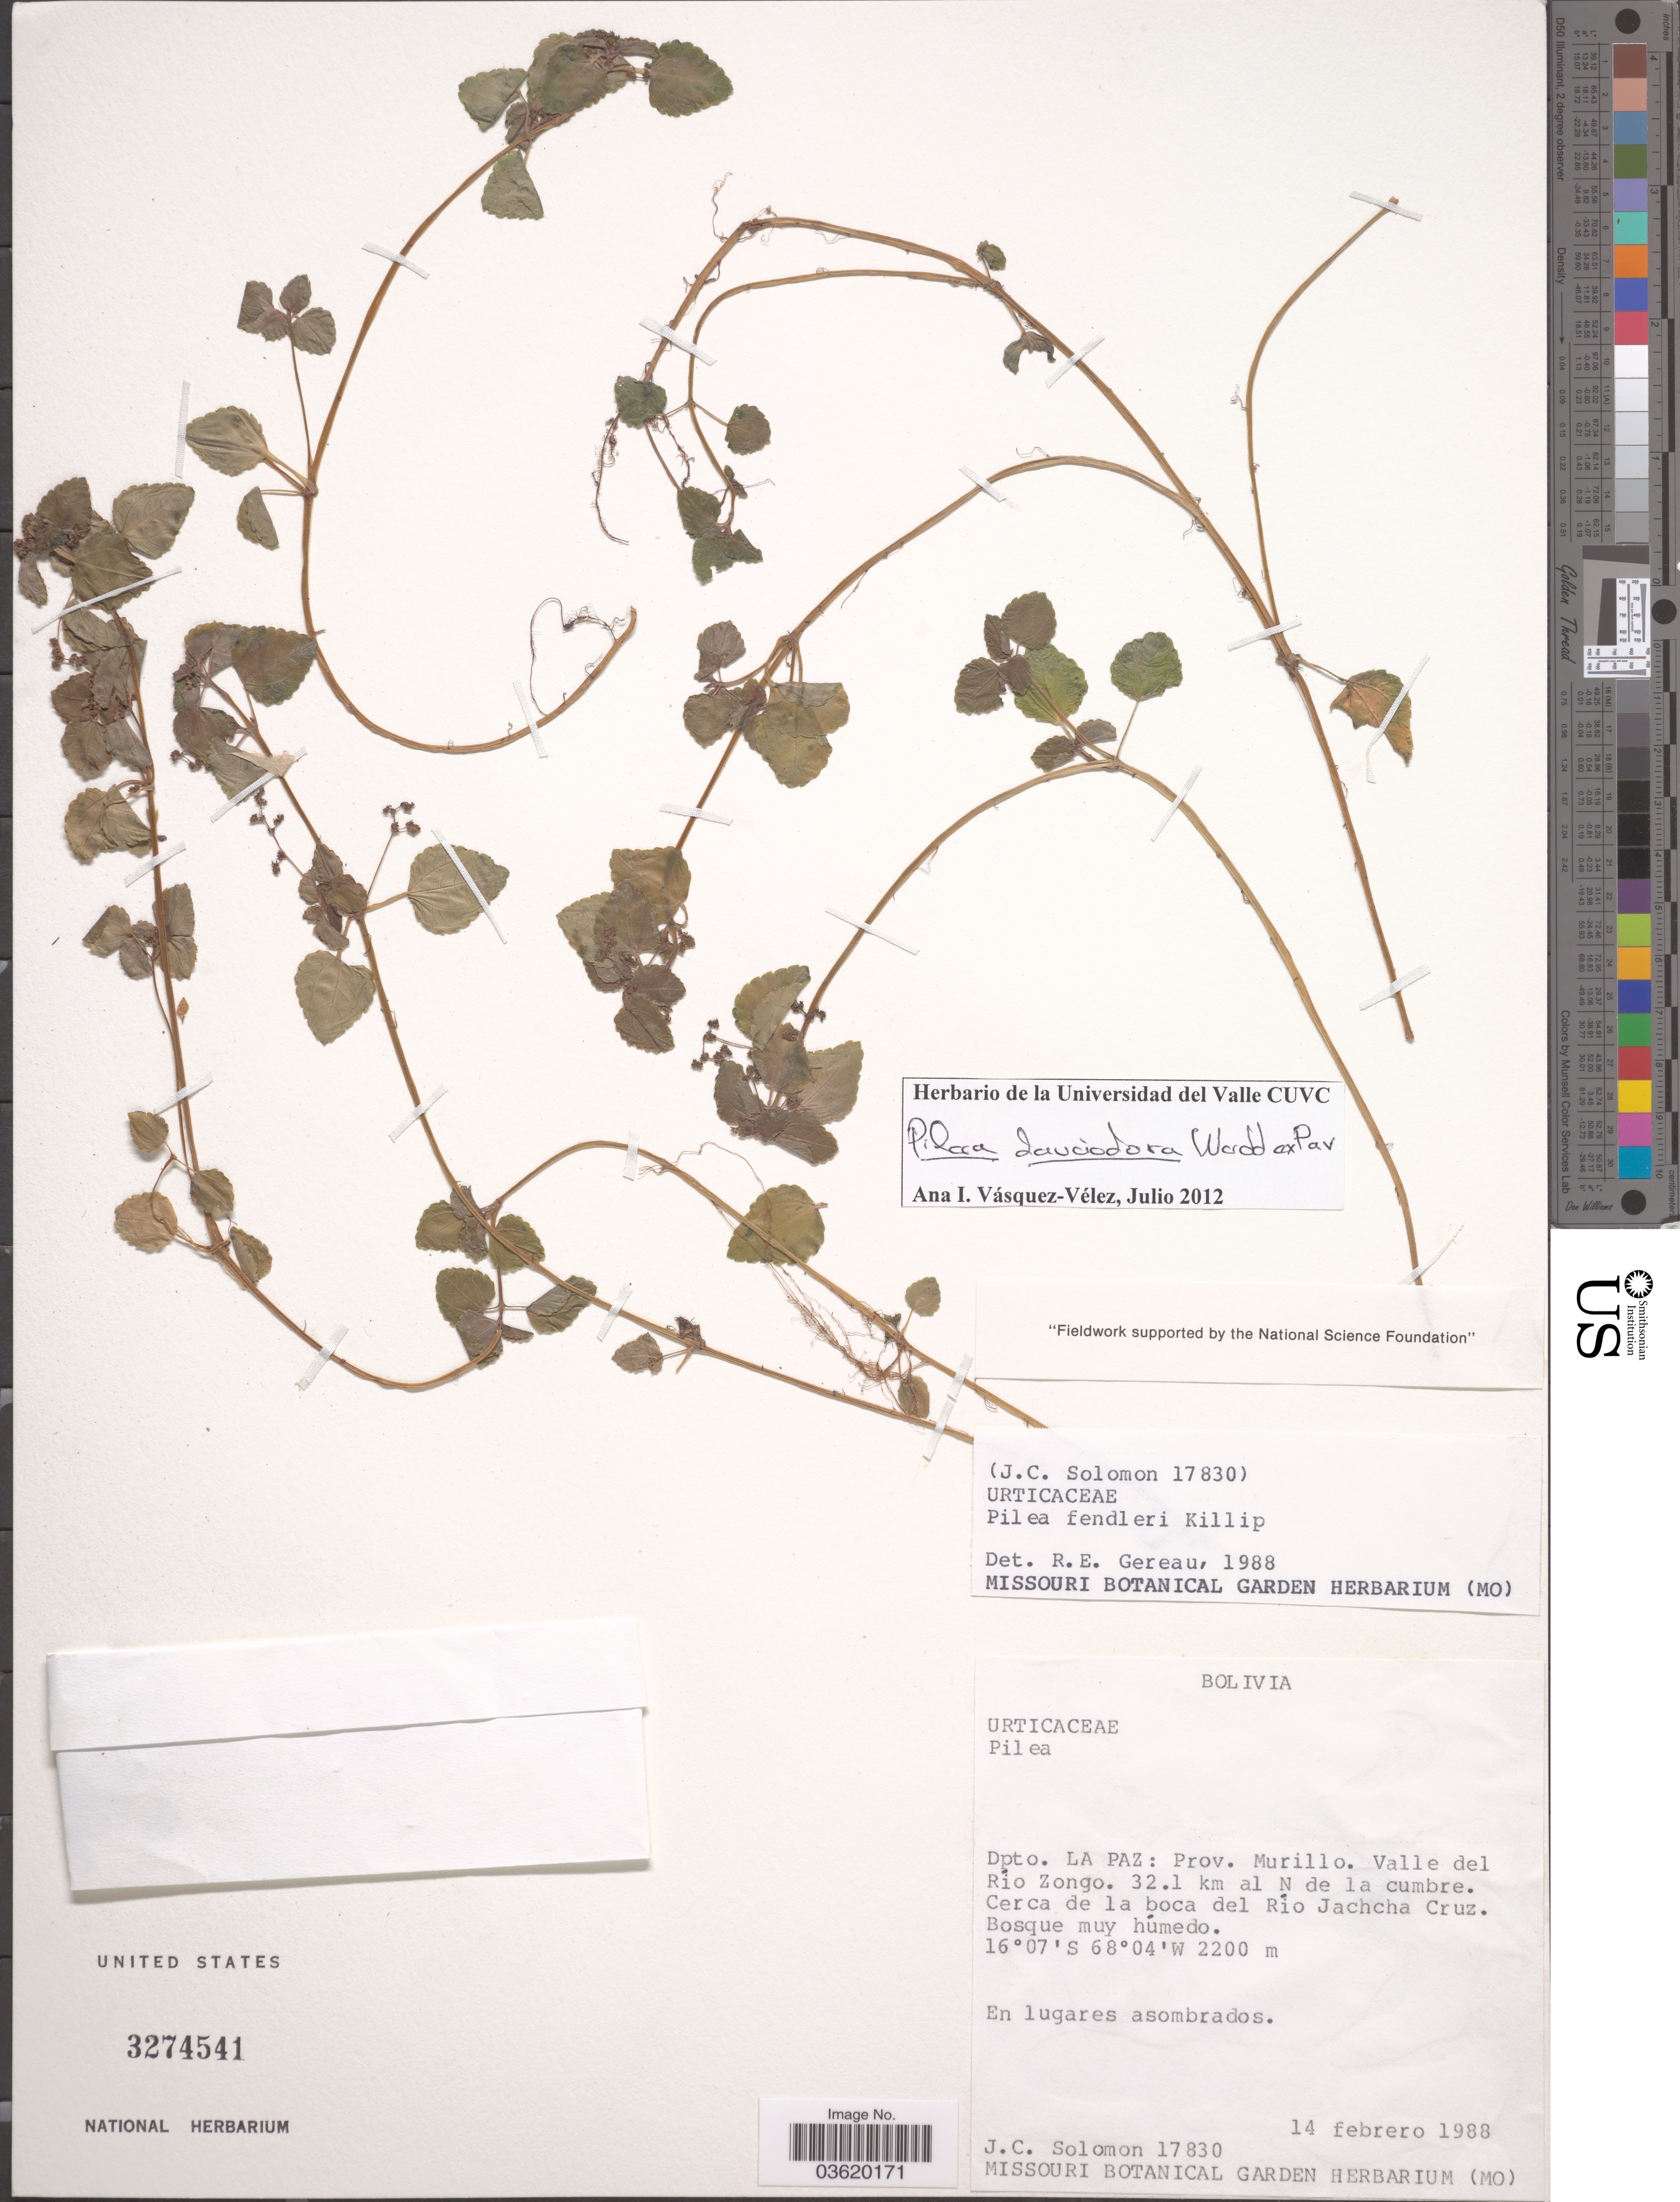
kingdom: Plantae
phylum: Tracheophyta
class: Magnoliopsida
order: Rosales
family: Urticaceae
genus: Pilea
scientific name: Pilea dauciodora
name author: Pav. ex Wedd.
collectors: J. C. Solomon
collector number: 17830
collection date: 1988-02-14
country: Bolivia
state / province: La Paz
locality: Dpto. La Paz: Prov. Murillo. Valle del Río Zongo. 32.1 km al N de la cumbre. Cerca de la boca del Río Jachcha Cruz.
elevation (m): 2200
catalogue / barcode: US 3274541